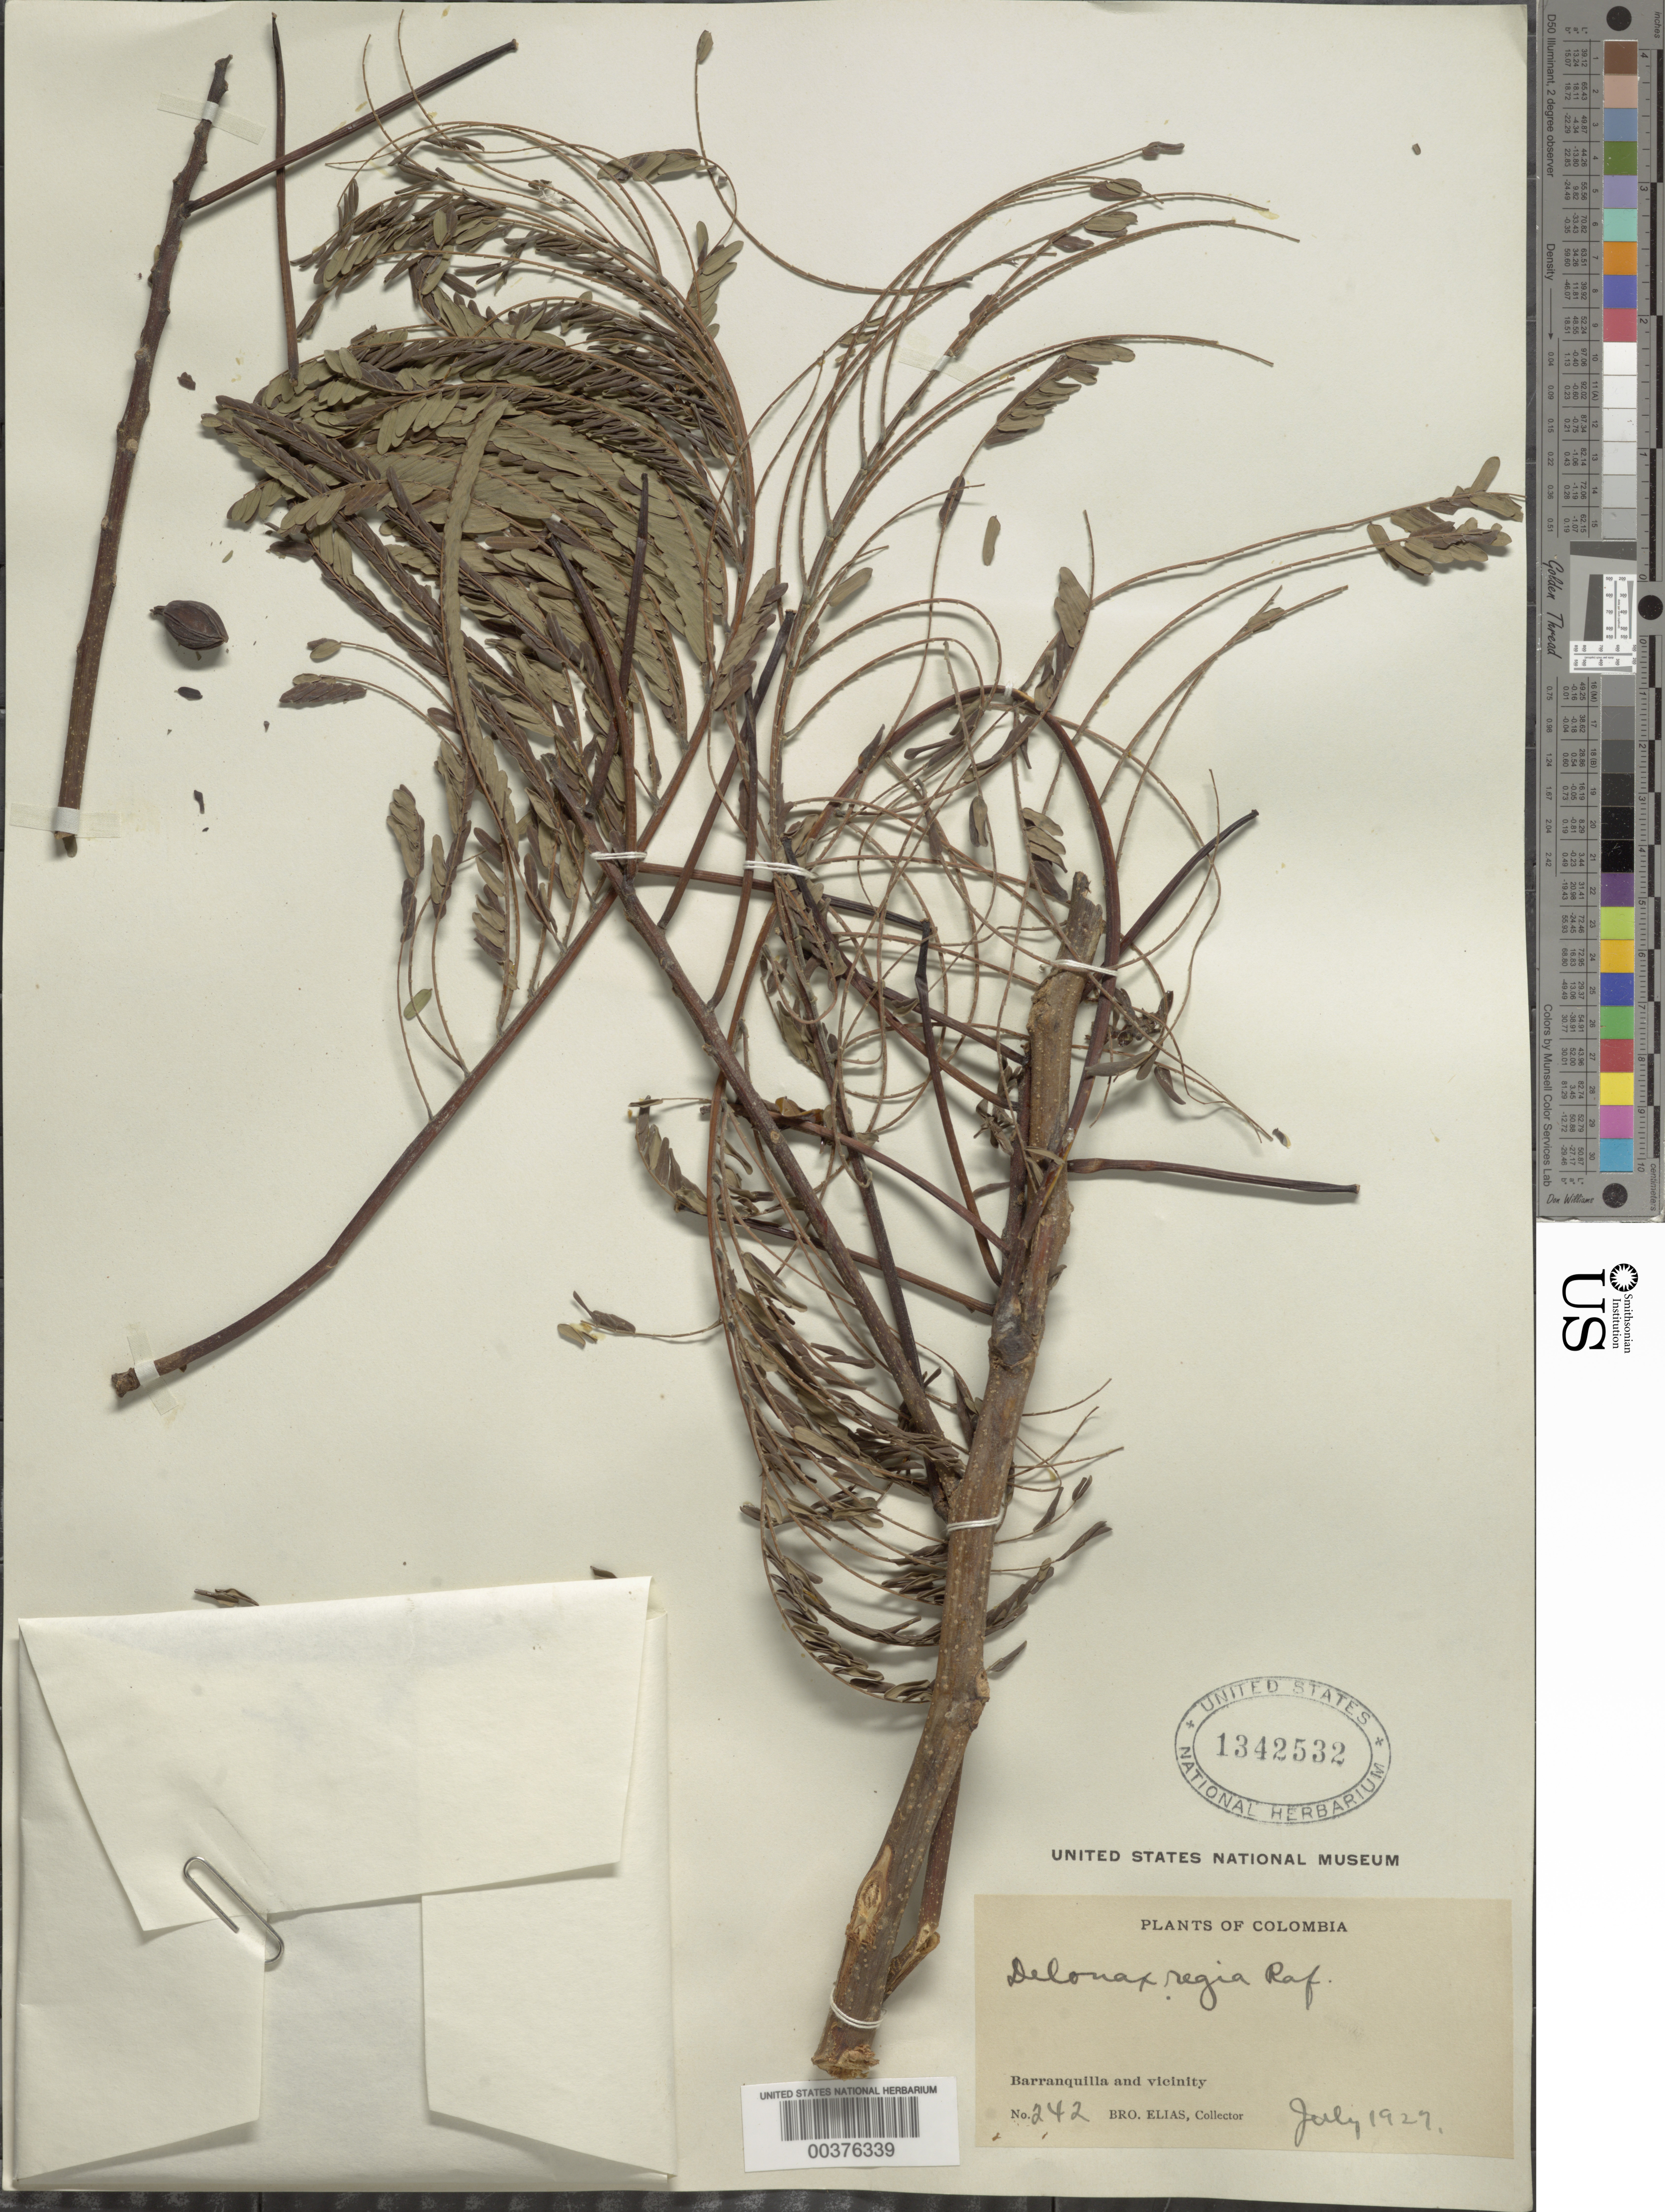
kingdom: Plantae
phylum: Tracheophyta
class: Magnoliopsida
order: Fabales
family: Fabaceae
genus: Delonix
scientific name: Delonix regia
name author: (Bojer ex Hook.) Raf.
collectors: Bro. Elias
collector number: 242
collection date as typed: Jul 1927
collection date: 1927-07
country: Colombia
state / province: Atlántico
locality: Barranquilla and vicinity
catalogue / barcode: US 1342532